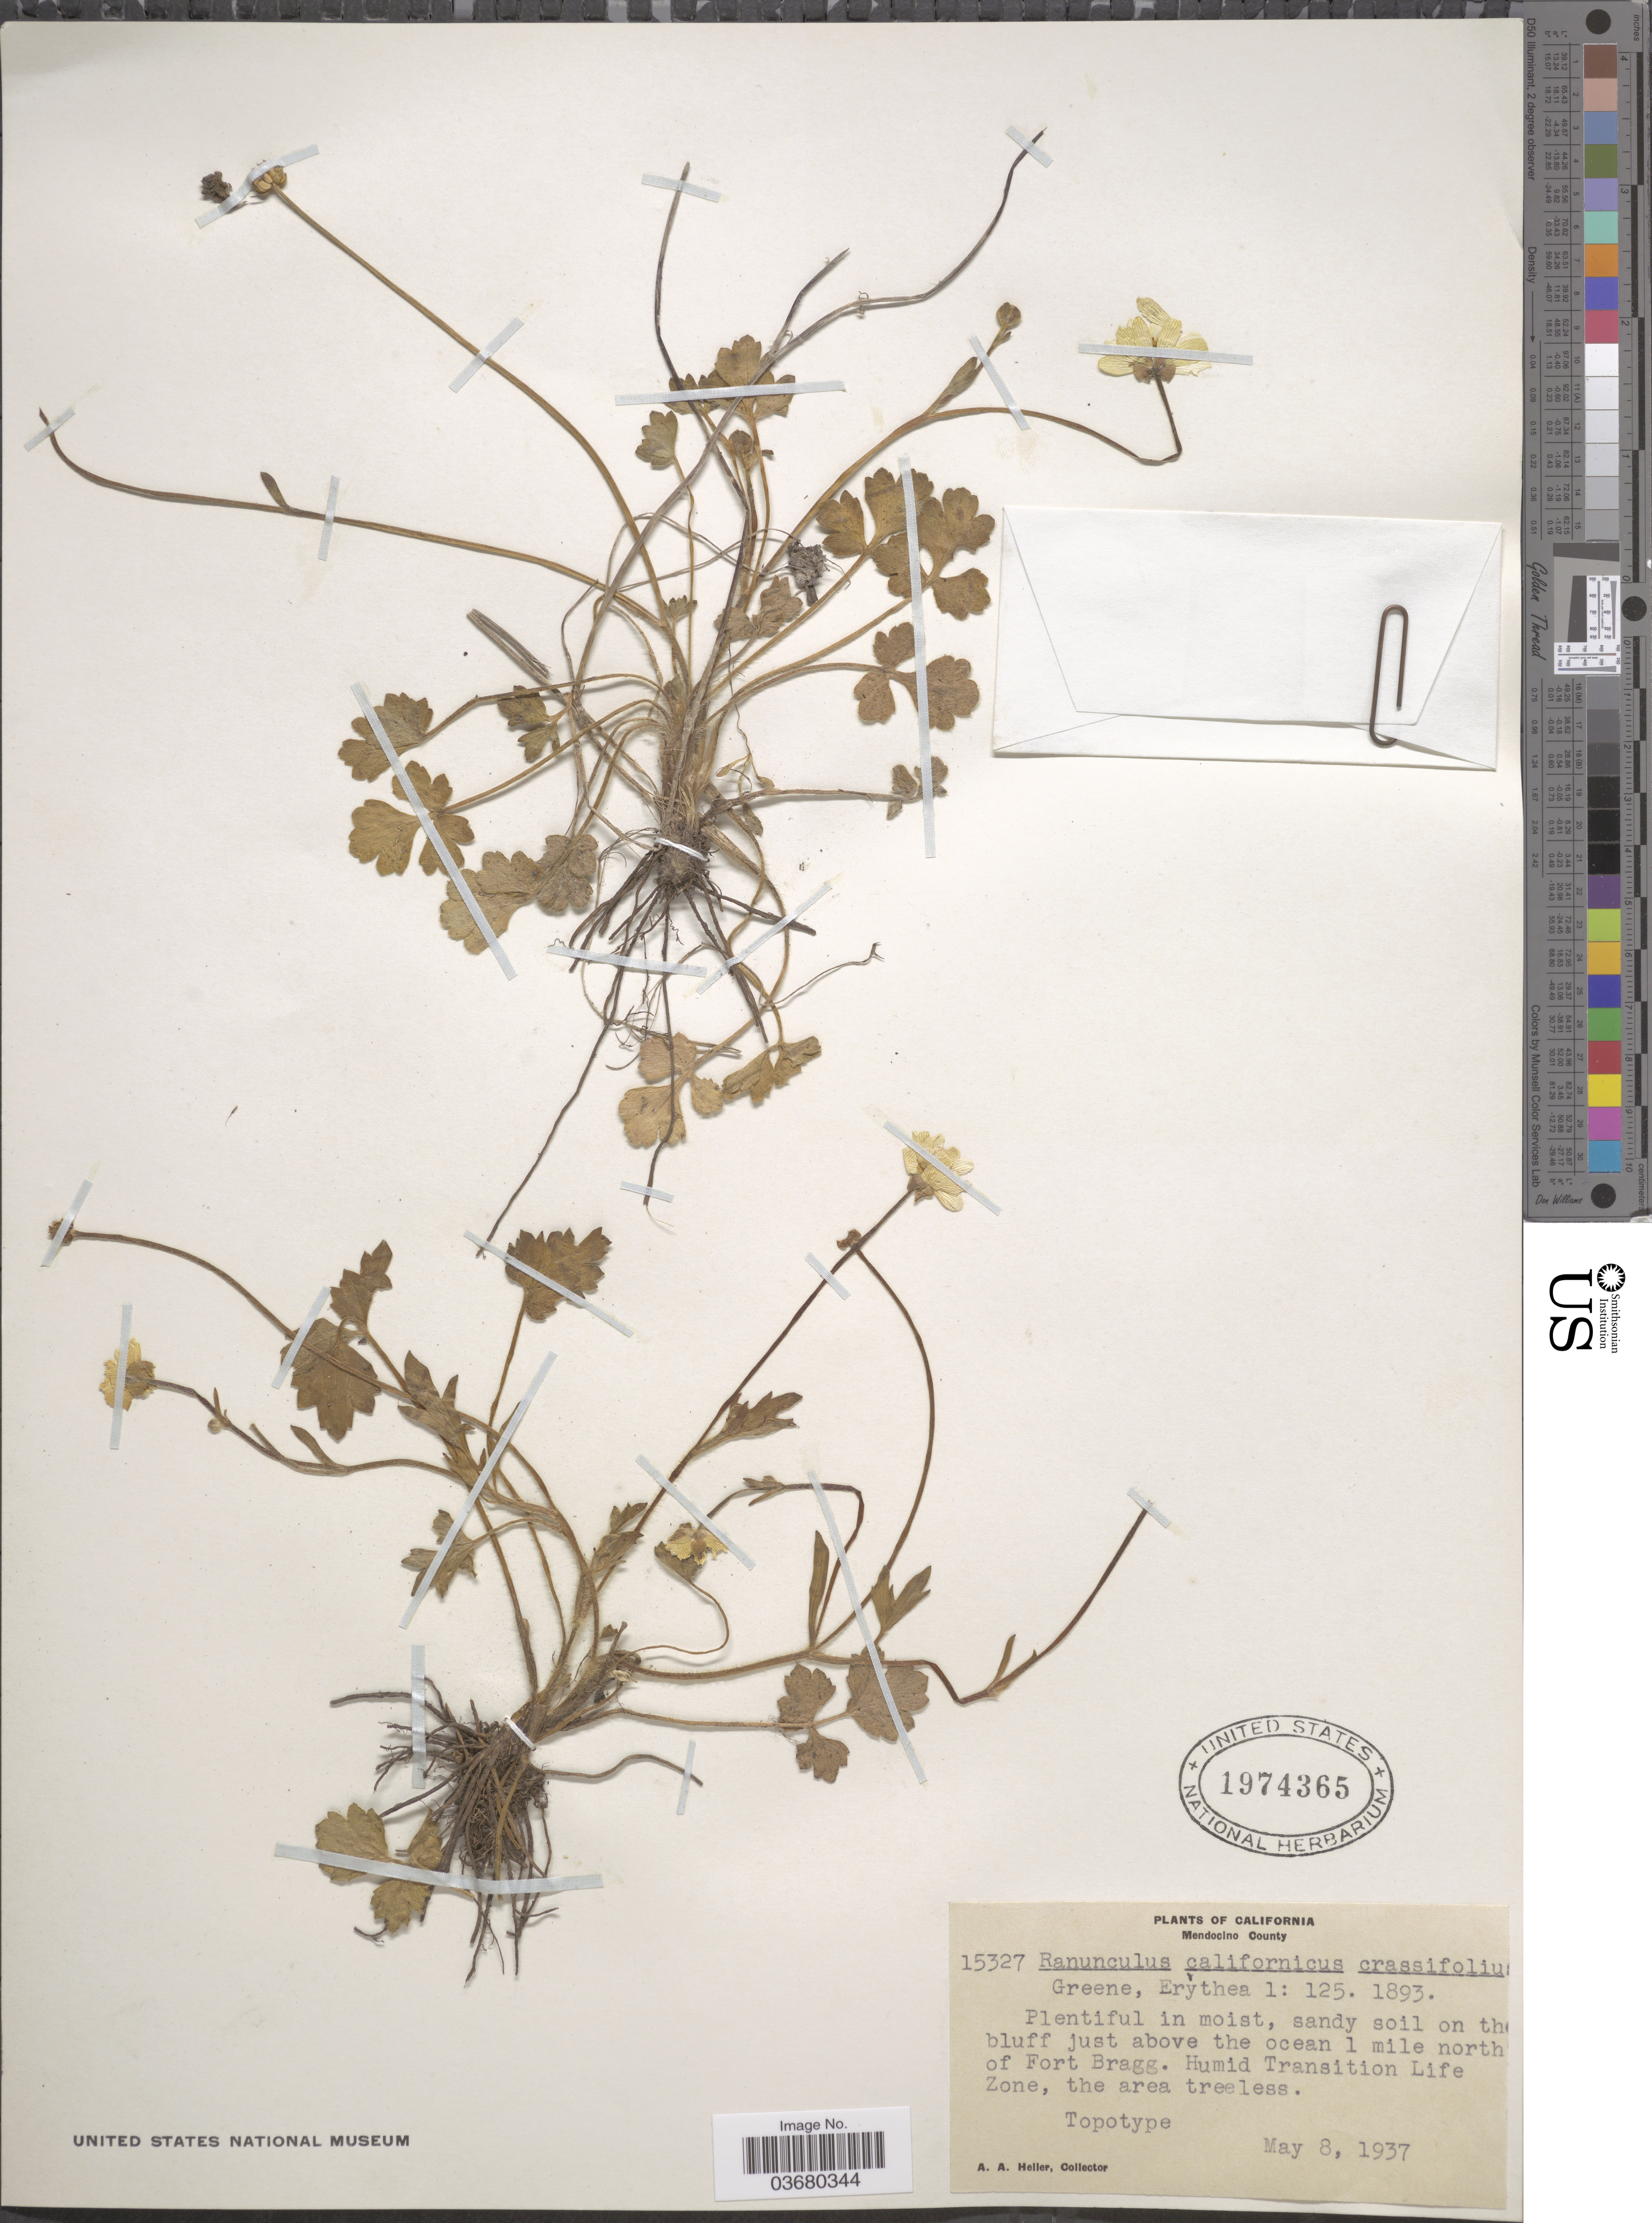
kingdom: Plantae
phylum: Tracheophyta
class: Magnoliopsida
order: Ranunculales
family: Ranunculaceae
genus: Ranunculus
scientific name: Ranunculus californicus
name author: Benth.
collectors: A. A. Heller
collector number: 15327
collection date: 1937-05-08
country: United States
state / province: California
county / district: Mendocino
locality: Mendocino County. Just above the ocean 1 mile north of Fort Bragg.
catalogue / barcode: US 1974365